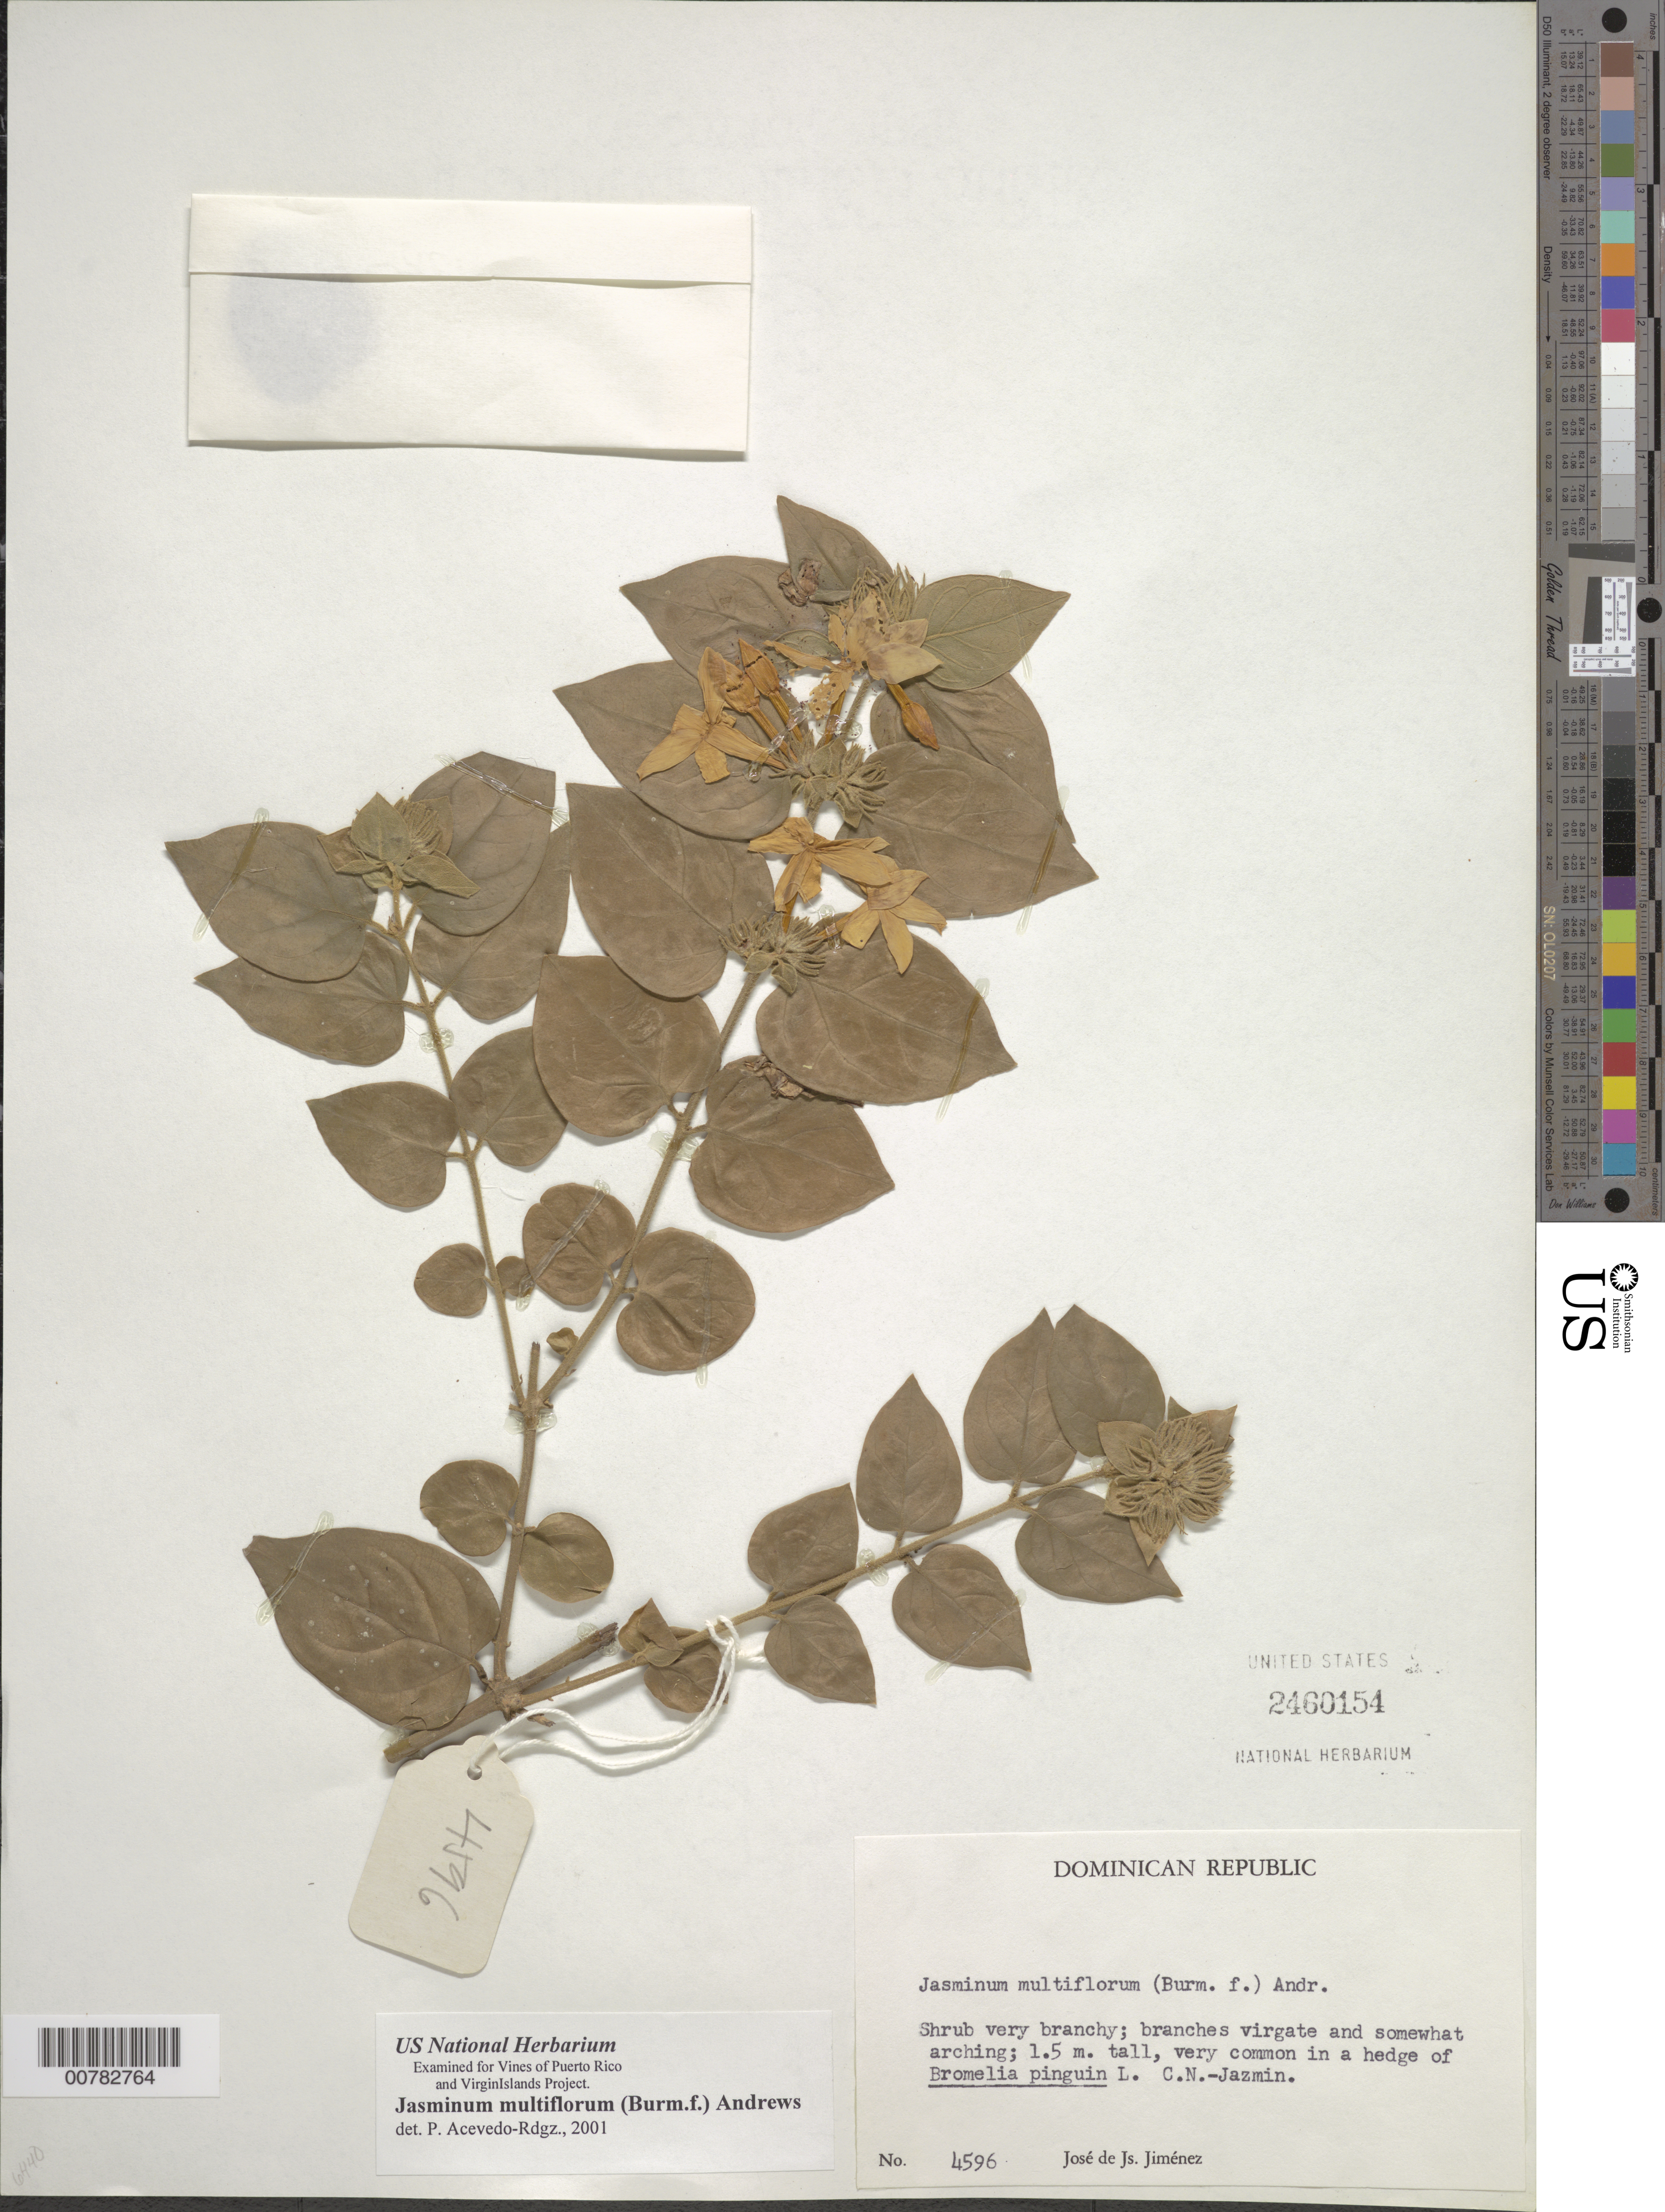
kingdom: Plantae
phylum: Tracheophyta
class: Magnoliopsida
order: Lamiales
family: Oleaceae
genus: Jasminum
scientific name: Jasminum multiflorum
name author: (Burm. f.) Andrews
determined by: Acevedo-Rodríguez, P., (BOT), Smithsonian Institution - National Museum of Natural History (UNITED STATES)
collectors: J. J. Jiménez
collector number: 4596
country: Dominican Republic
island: Hispaniola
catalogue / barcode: US 2460154